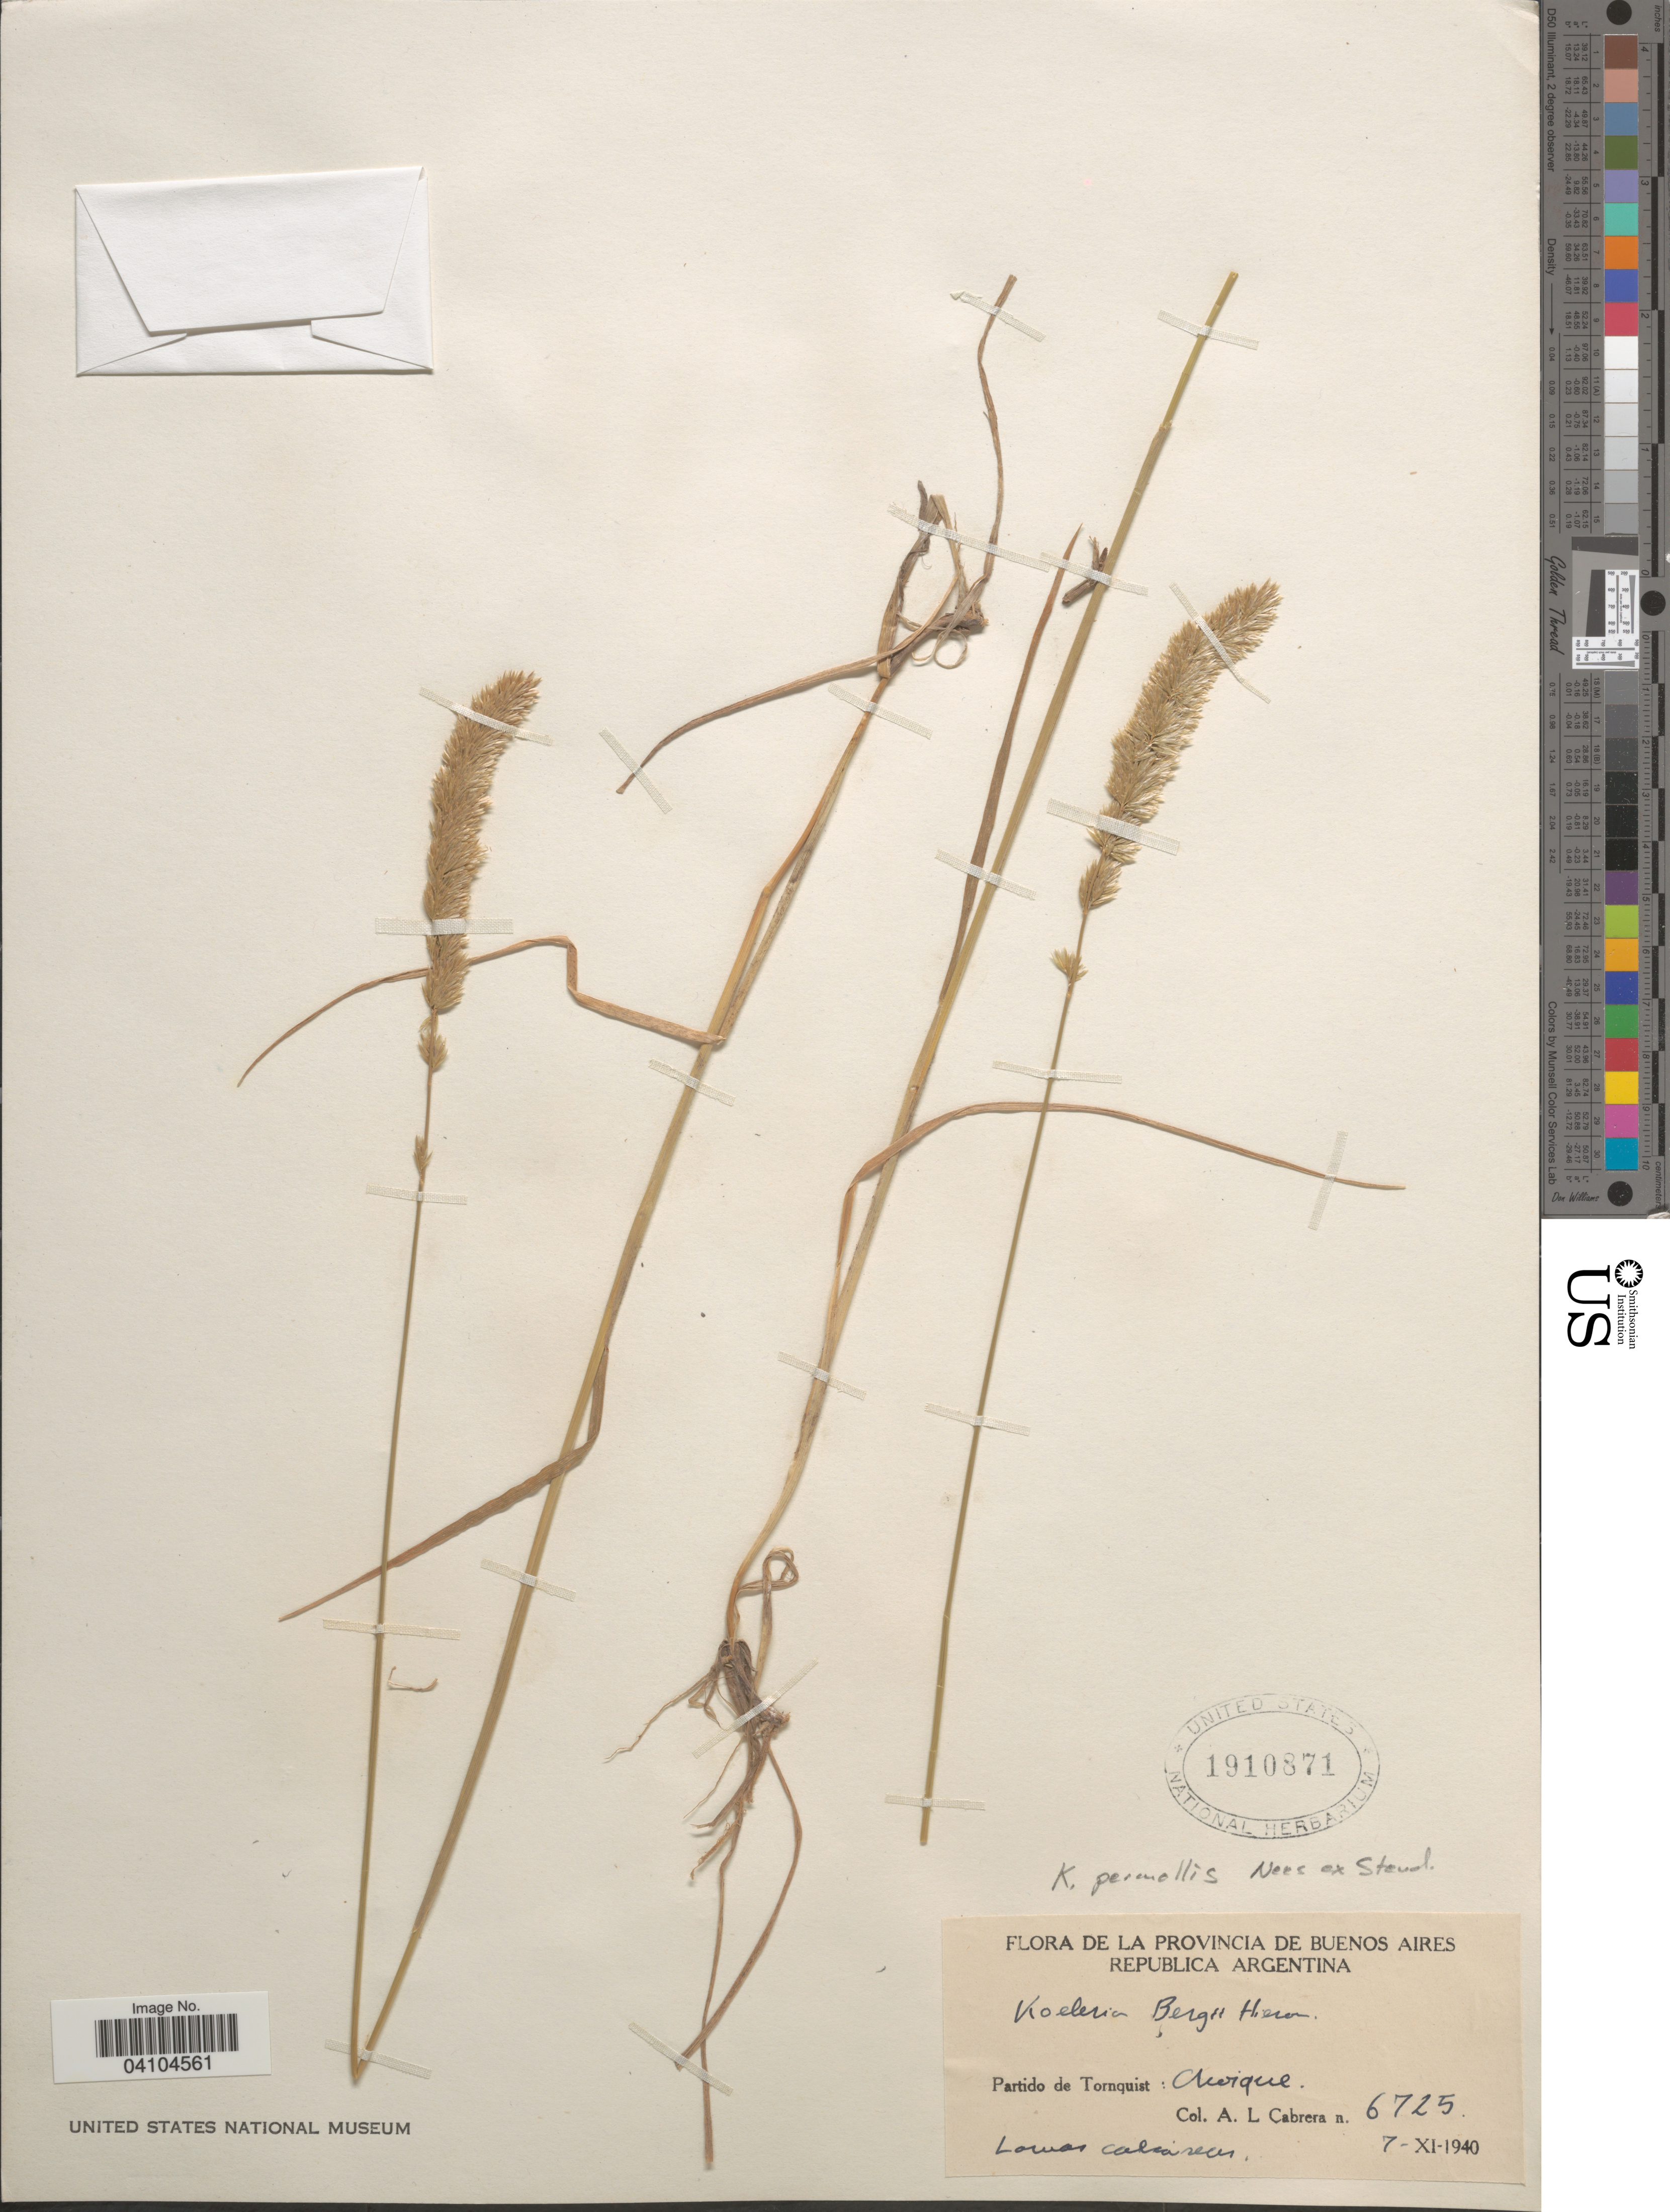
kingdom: Plantae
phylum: Tracheophyta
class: Liliopsida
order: Poales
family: Poaceae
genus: Koeleria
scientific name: Koeleria permollis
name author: Nees ex Steud.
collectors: A. L. Cabrera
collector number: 6725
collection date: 1940-11-07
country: Argentina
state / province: Buenos Aires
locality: Republica Argentina. Partido de Tornquist: Choique.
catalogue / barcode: US 1910871